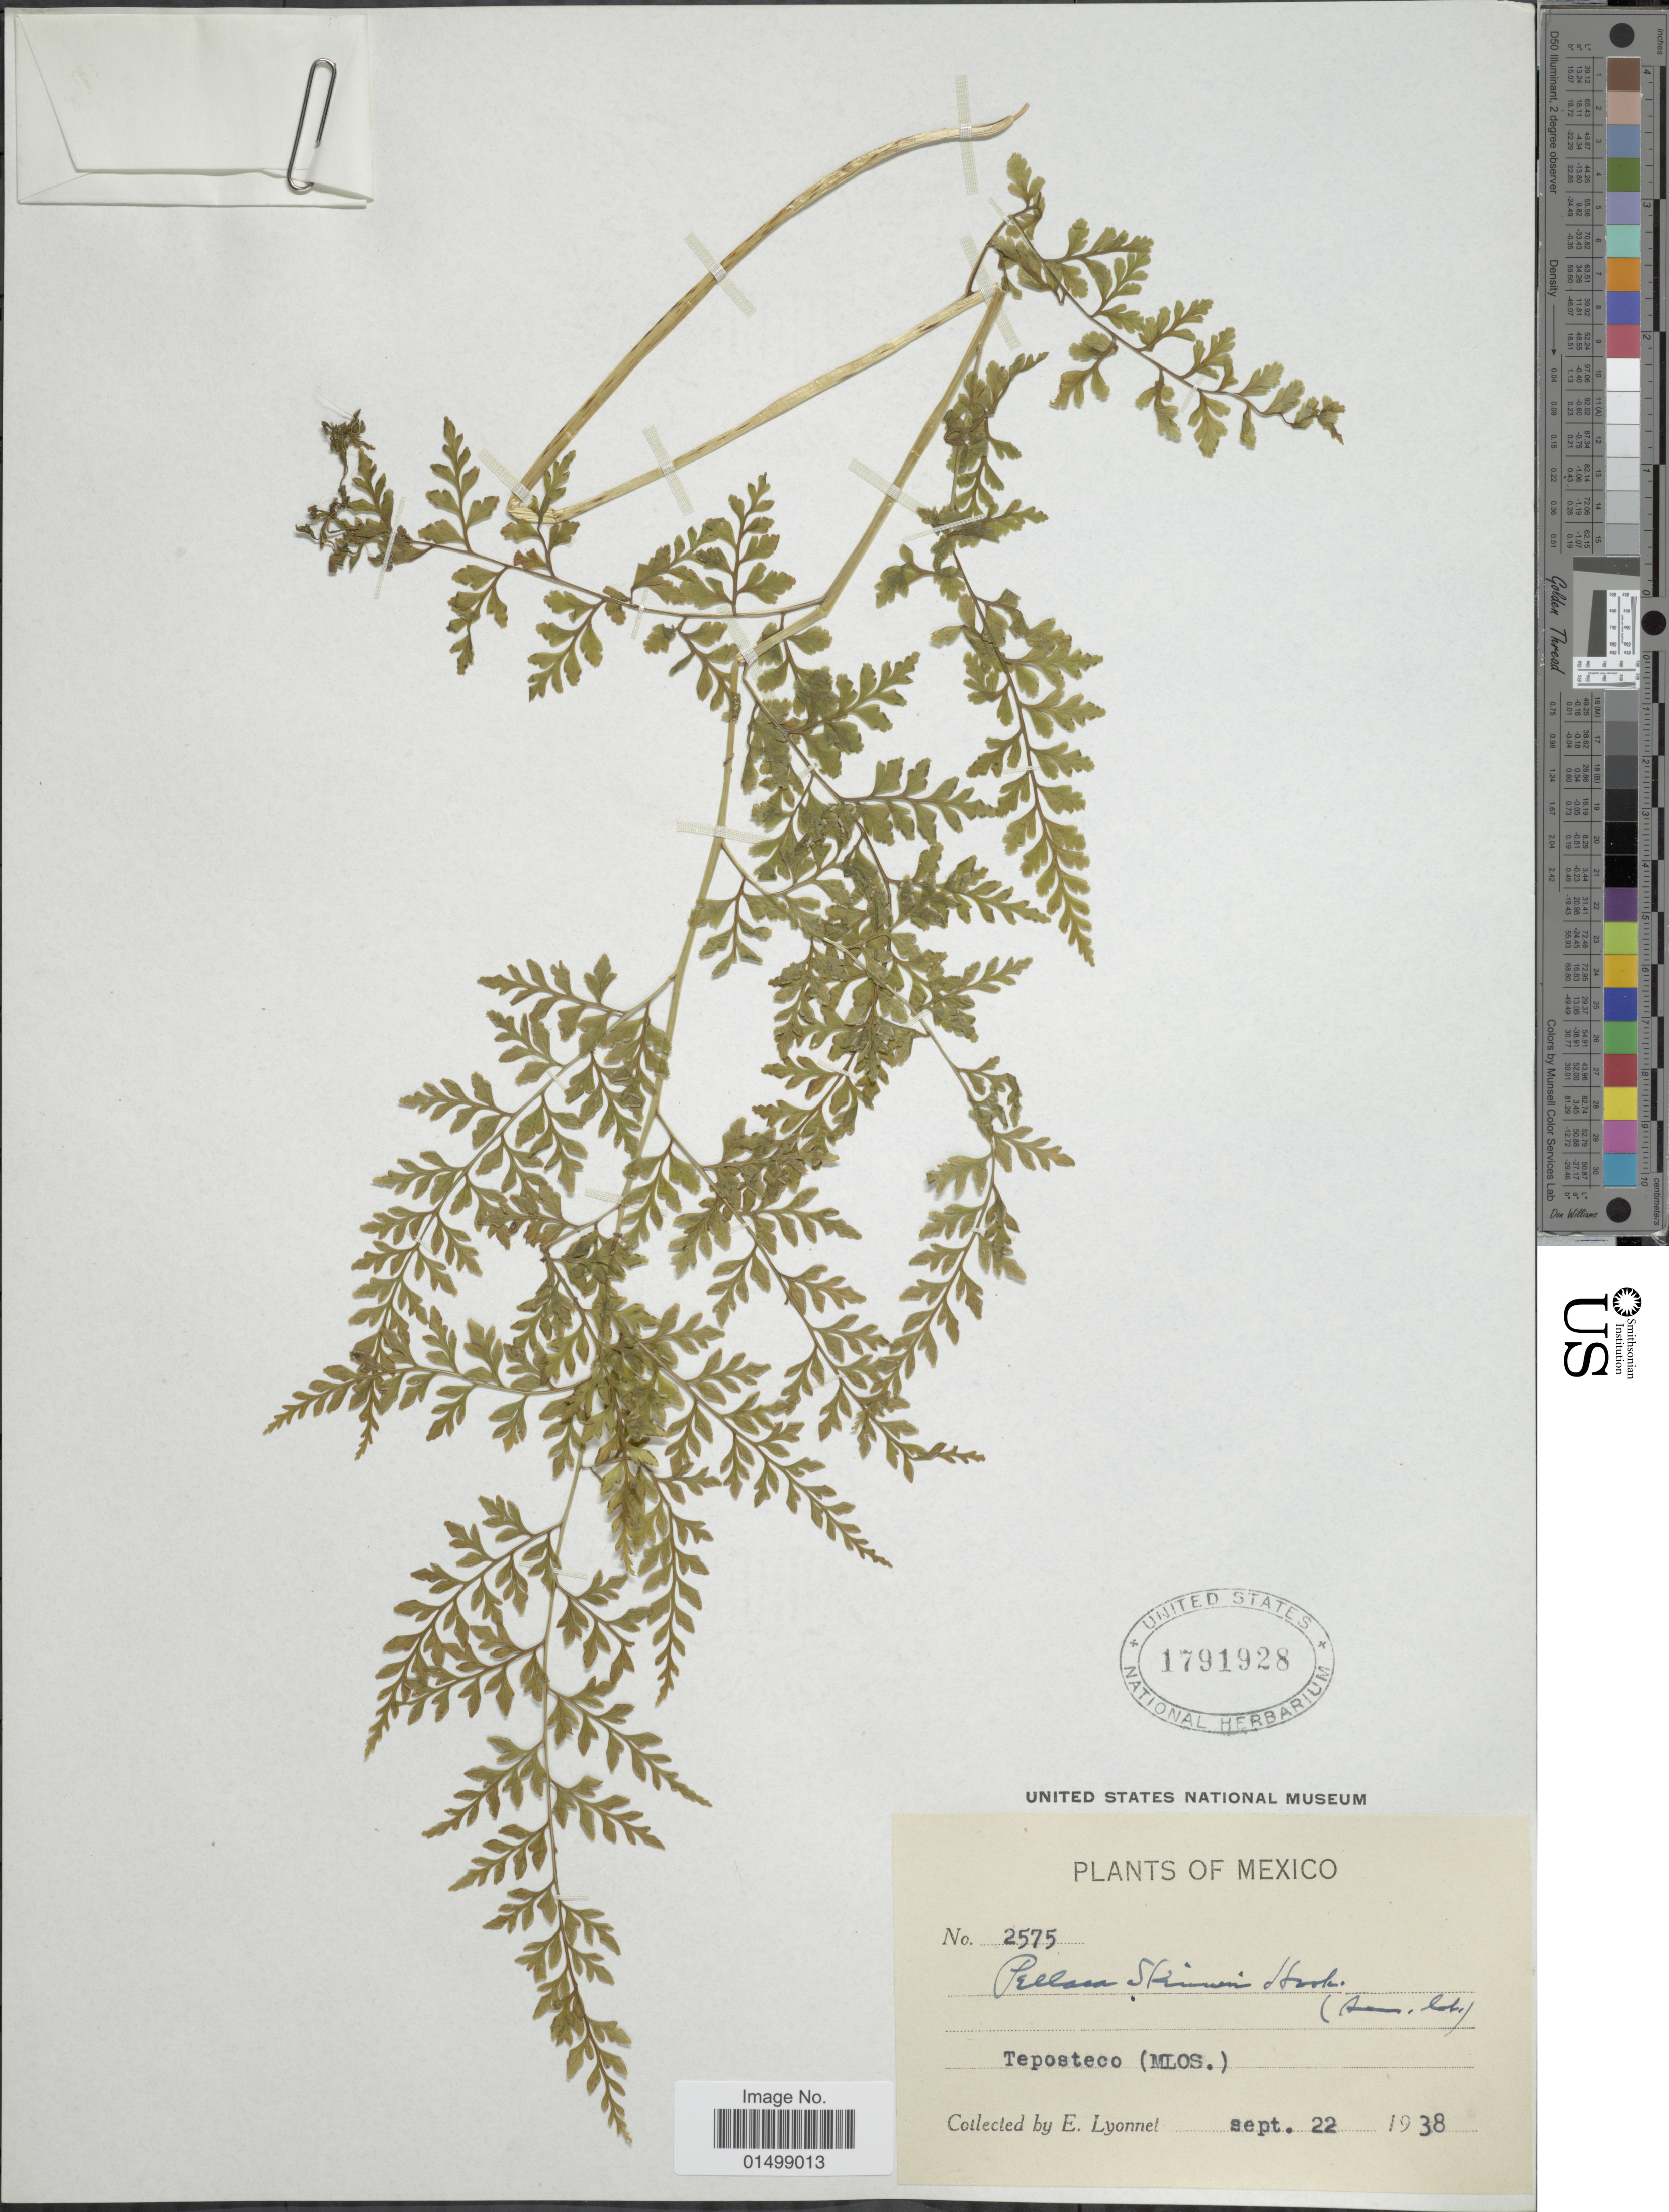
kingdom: Plantae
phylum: Tracheophyta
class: Polypodiopsida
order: Polypodiales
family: Pteridaceae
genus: Cheilanthes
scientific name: Cheilanthes skinneri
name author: (Hook.) T. Moore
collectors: E. Lyonnel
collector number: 2575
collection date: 1938-09-22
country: Mexico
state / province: Morelos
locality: Mexico. Teposteco (Mlos.)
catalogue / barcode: US 1791928